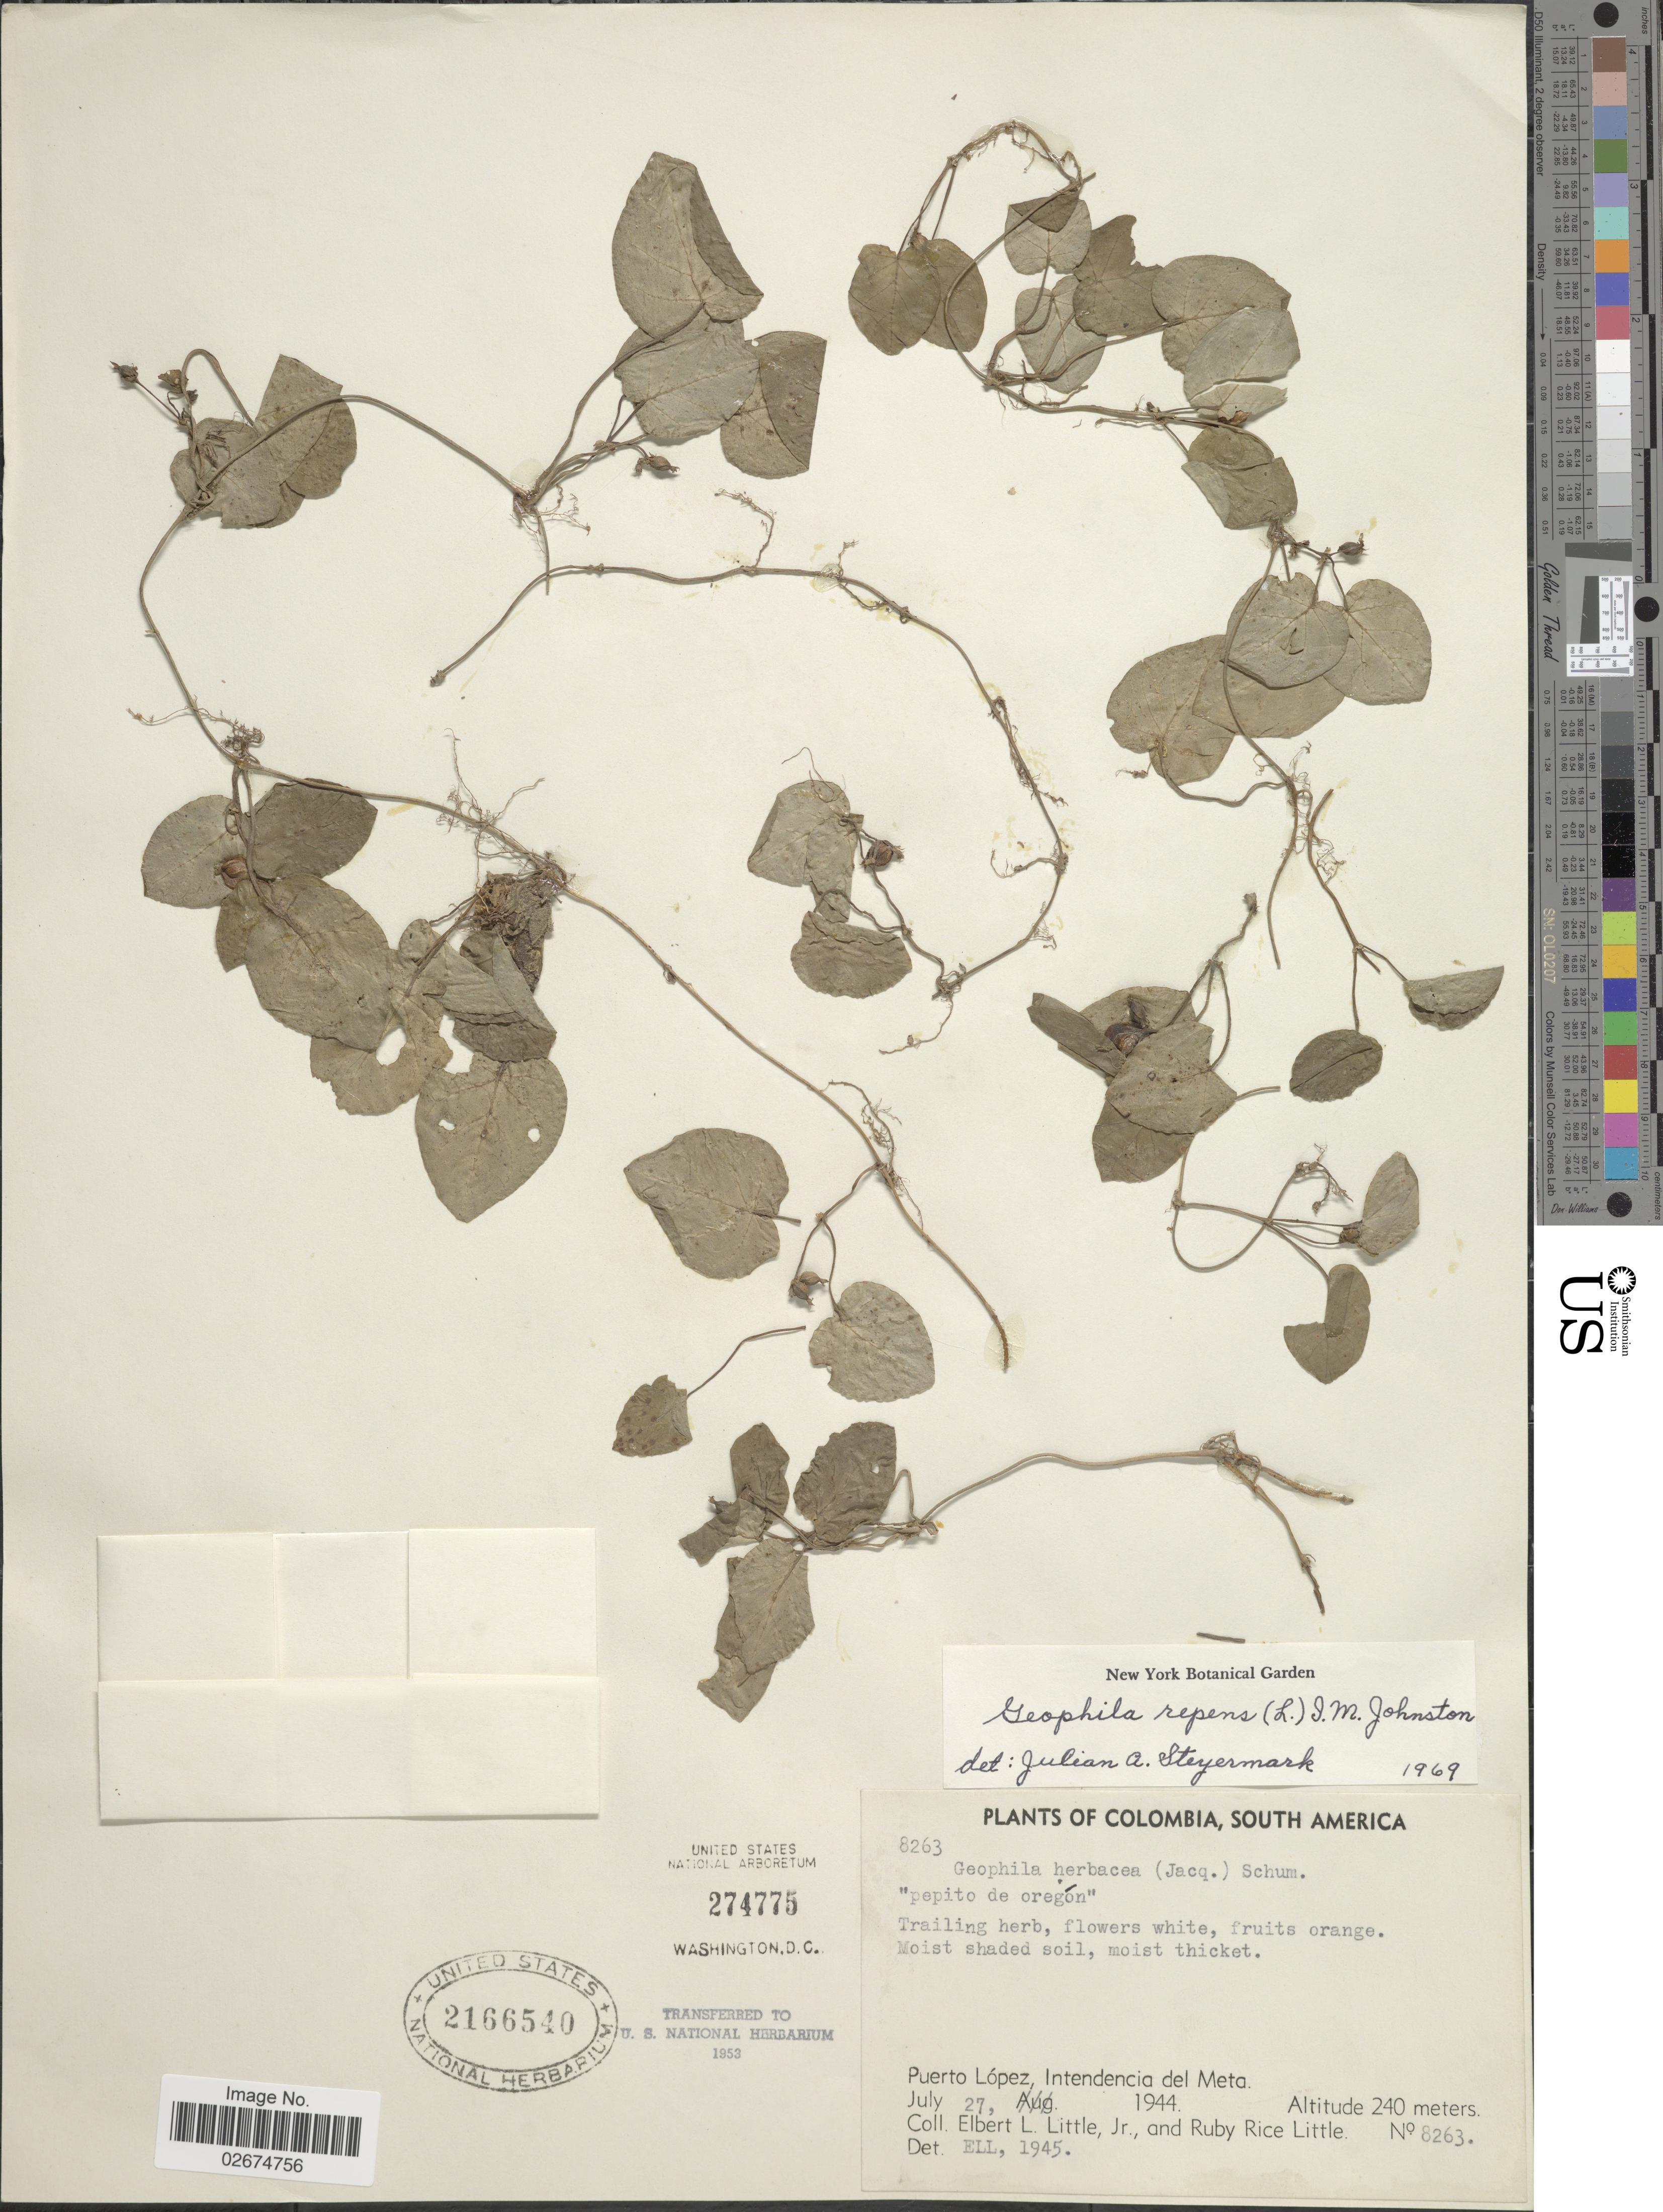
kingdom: Plantae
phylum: Tracheophyta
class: Magnoliopsida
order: Gentianales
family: Rubiaceae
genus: Carinta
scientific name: Carinta repens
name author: (L.) L.B. Sm. & Downs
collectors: E. L. Little & R. R. Little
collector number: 8263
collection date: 1944-07-27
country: Colombia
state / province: Meta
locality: Puerto Lopez, Intendencia del Meta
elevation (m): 240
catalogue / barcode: US 2166540